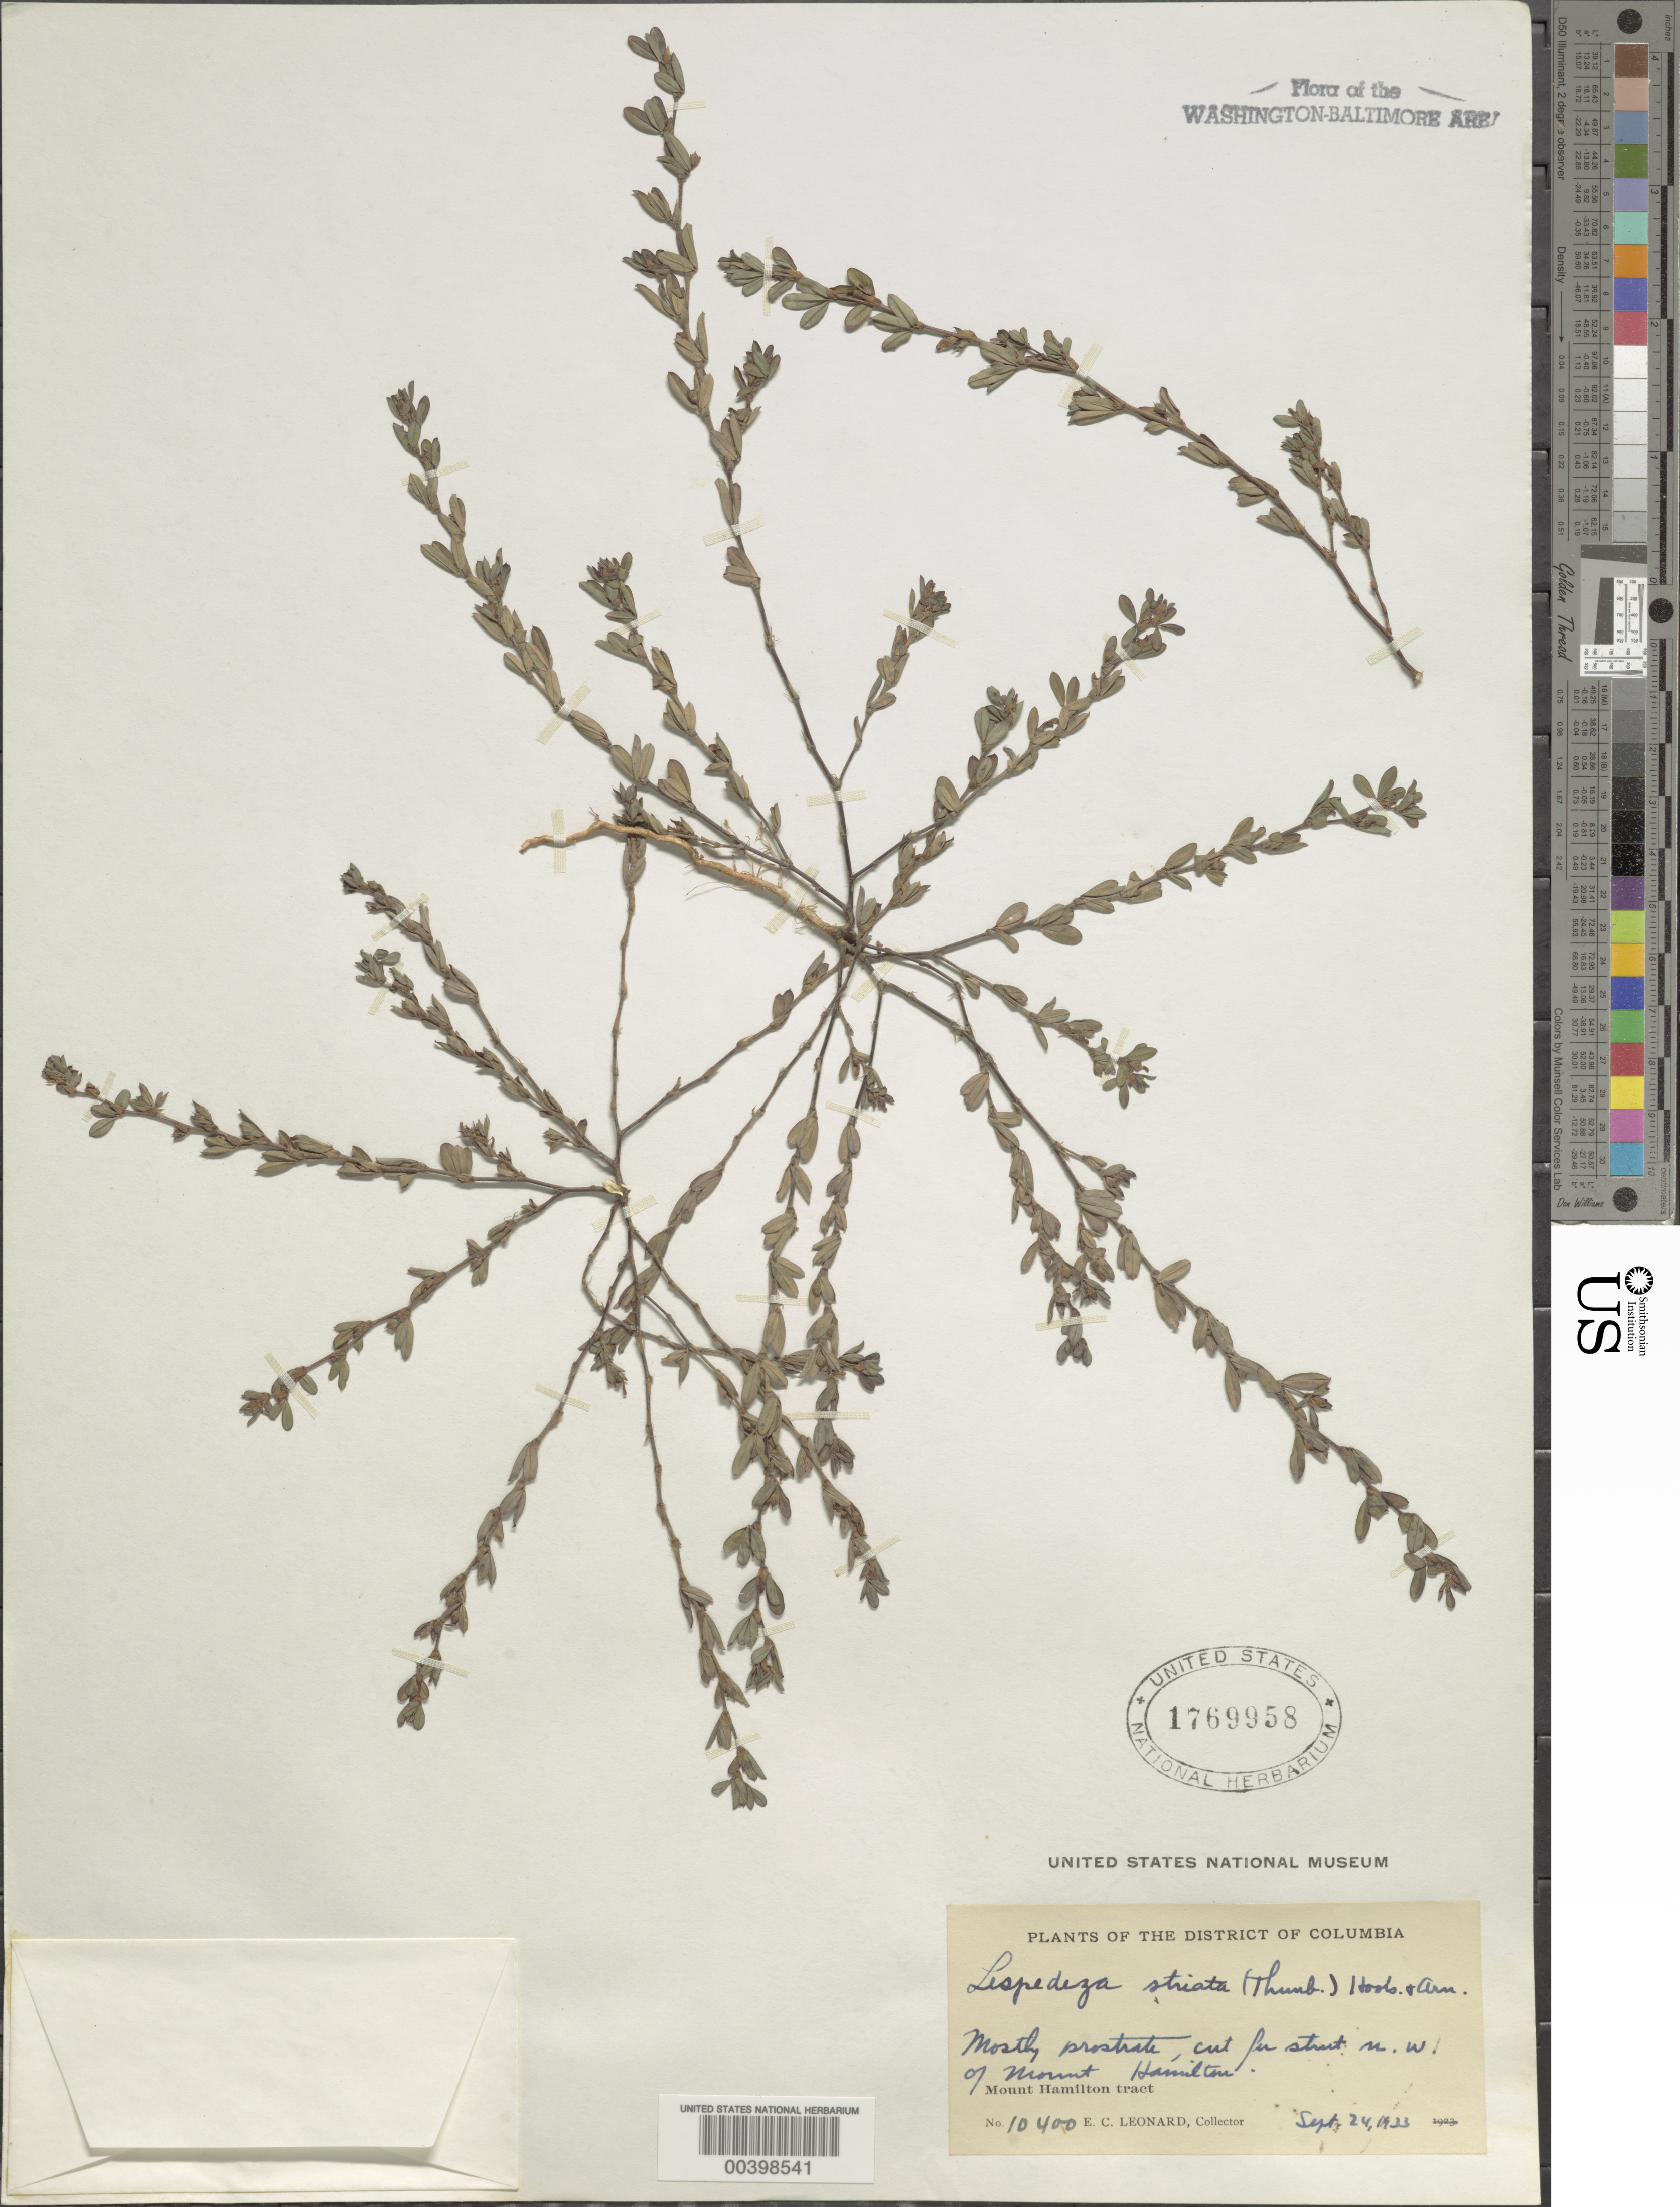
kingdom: Plantae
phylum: Tracheophyta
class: Magnoliopsida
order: Fabales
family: Fabaceae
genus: Kummerowia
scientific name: Kummerowia striata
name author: (Thunb.) Schindl.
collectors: E. C. Leonard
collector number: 10400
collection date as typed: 24 Sep 1933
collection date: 1933-09-24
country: United States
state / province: District of Columbia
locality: Northwest of Mount Hamilton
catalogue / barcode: US 1769958